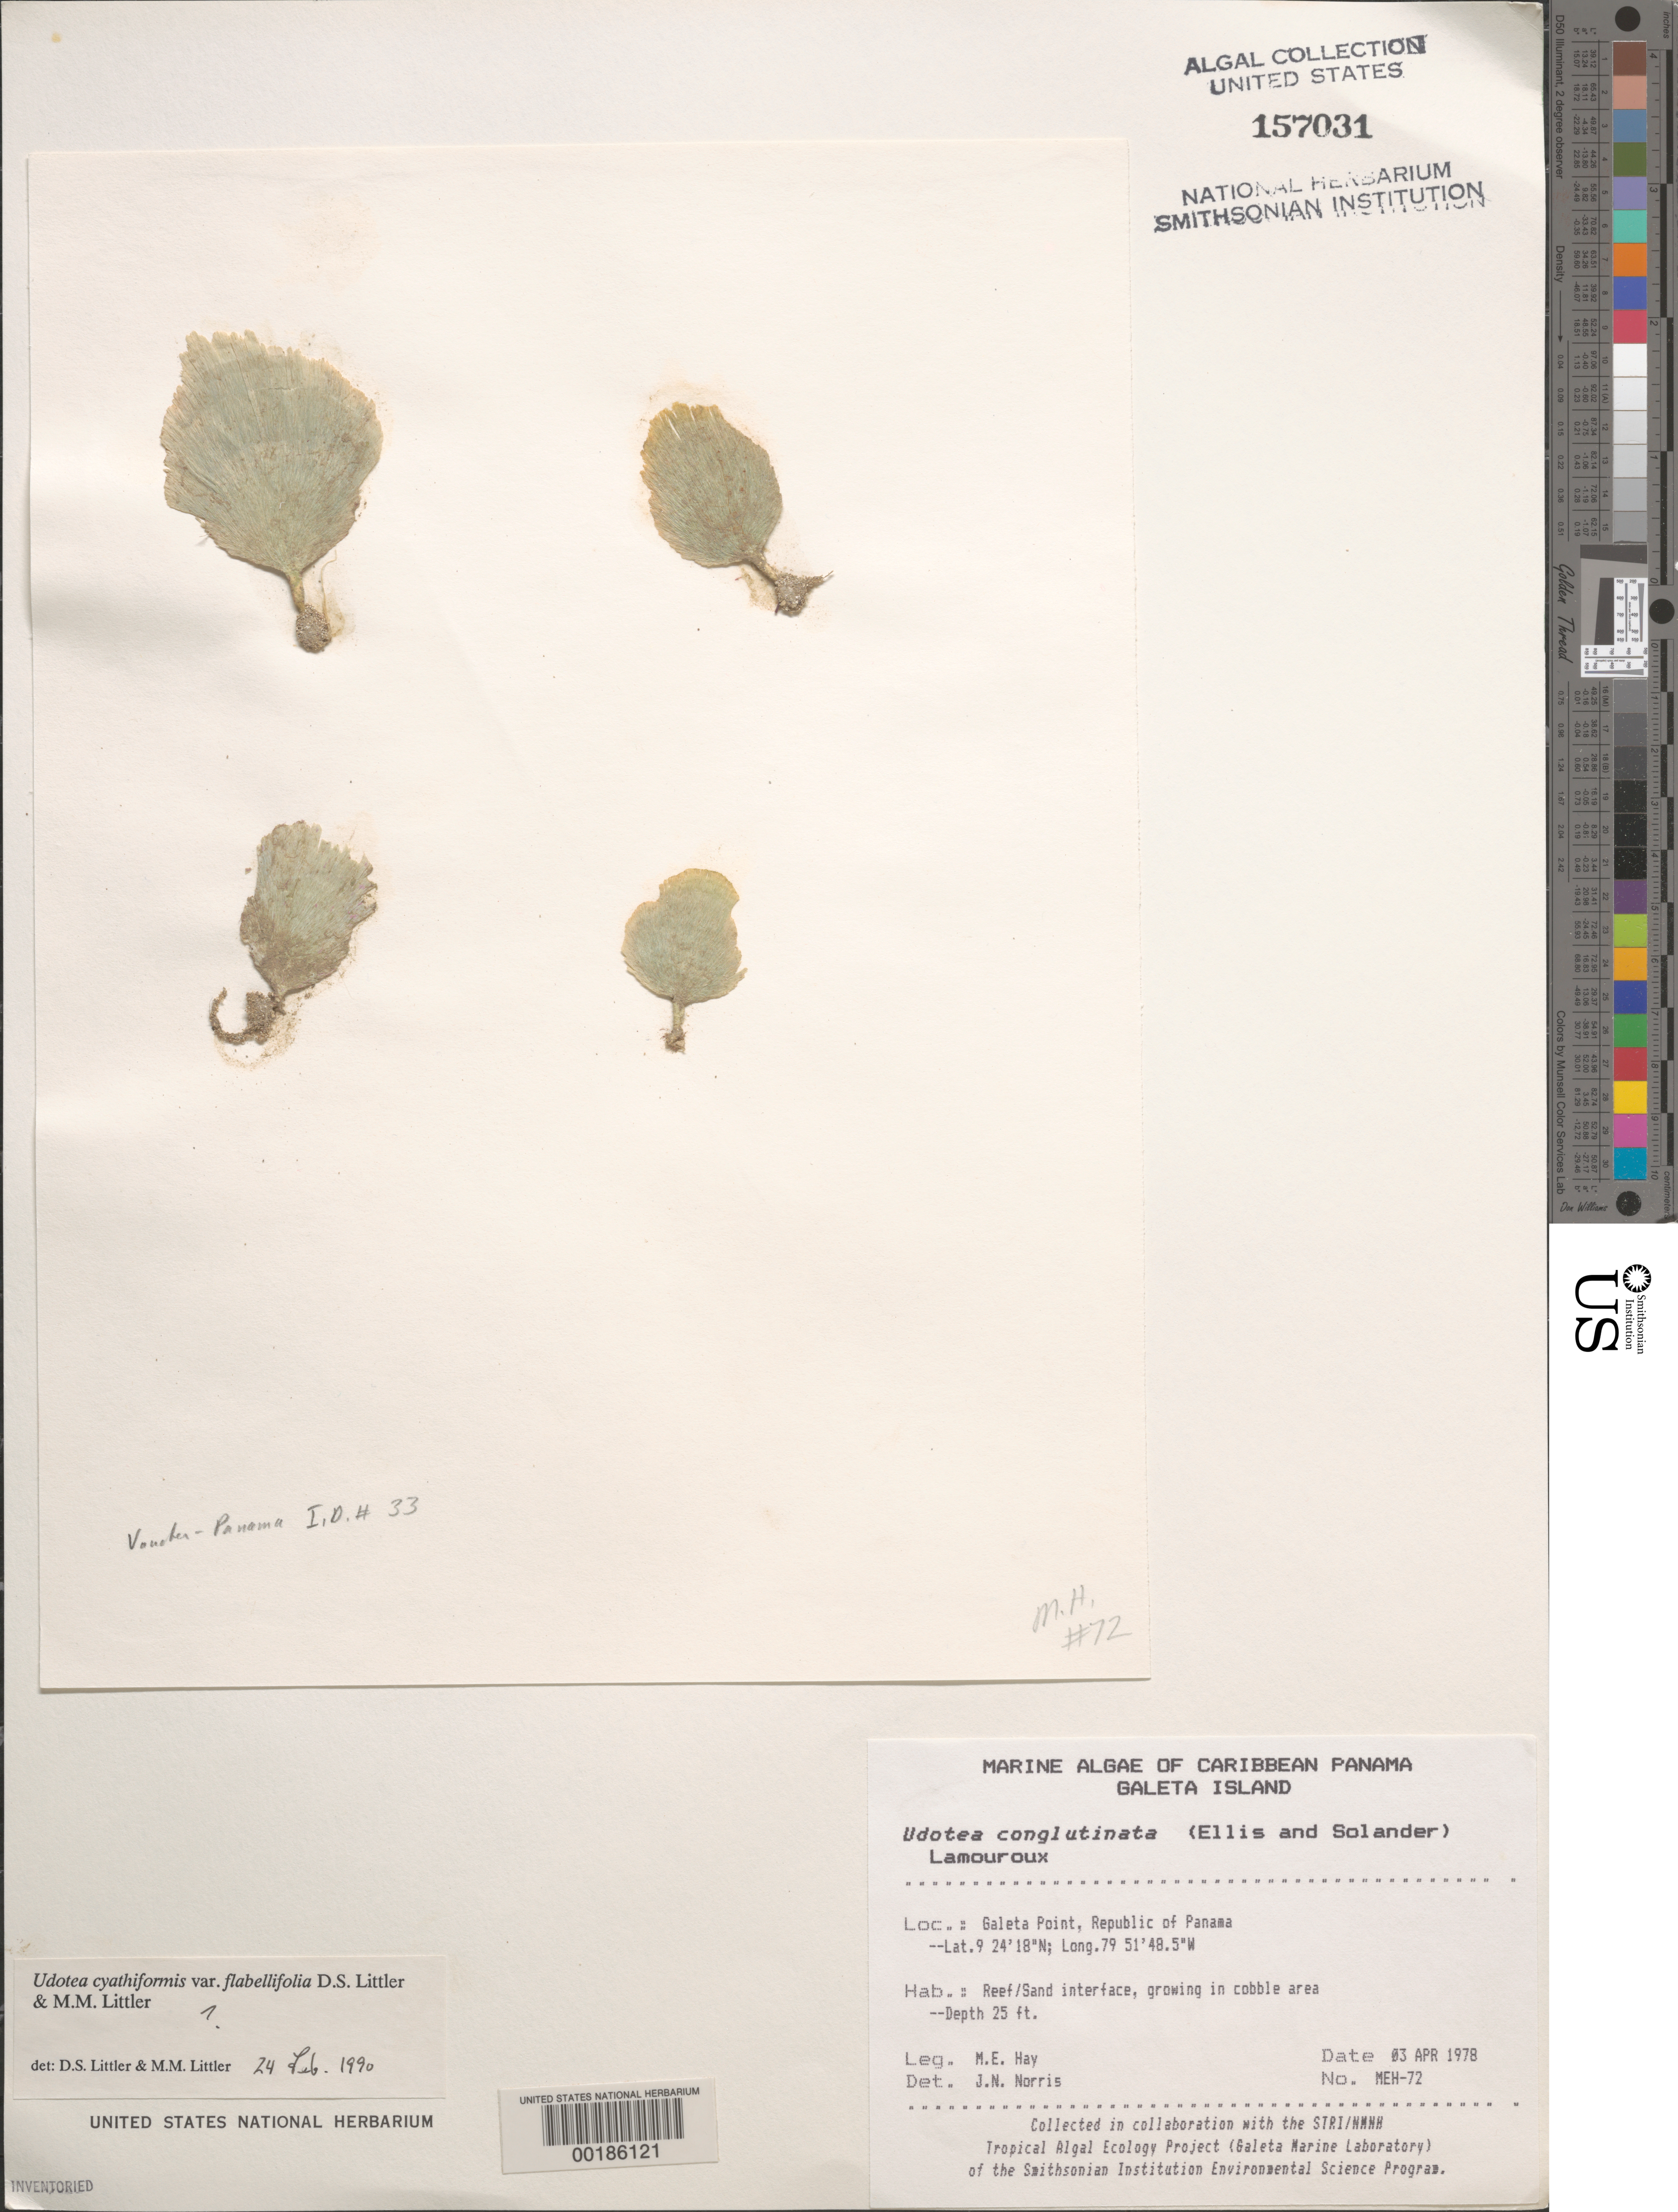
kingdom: Plantae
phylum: Chlorophyta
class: Ulvophyceae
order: Bryopsidales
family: Udoteaceae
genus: Udotea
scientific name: Udotea cyathiformis var. flabellifolia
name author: D.S. Littler & Littler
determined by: Littler, D. S.; Littler, M. M.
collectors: M. E. Hay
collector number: MEH-72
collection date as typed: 03 Apr 1978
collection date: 1978-04-03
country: Panama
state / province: Colón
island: Galeta Island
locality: Galeta Point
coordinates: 9 24' 18" N, 79 51' 48.5" W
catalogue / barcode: US 157031